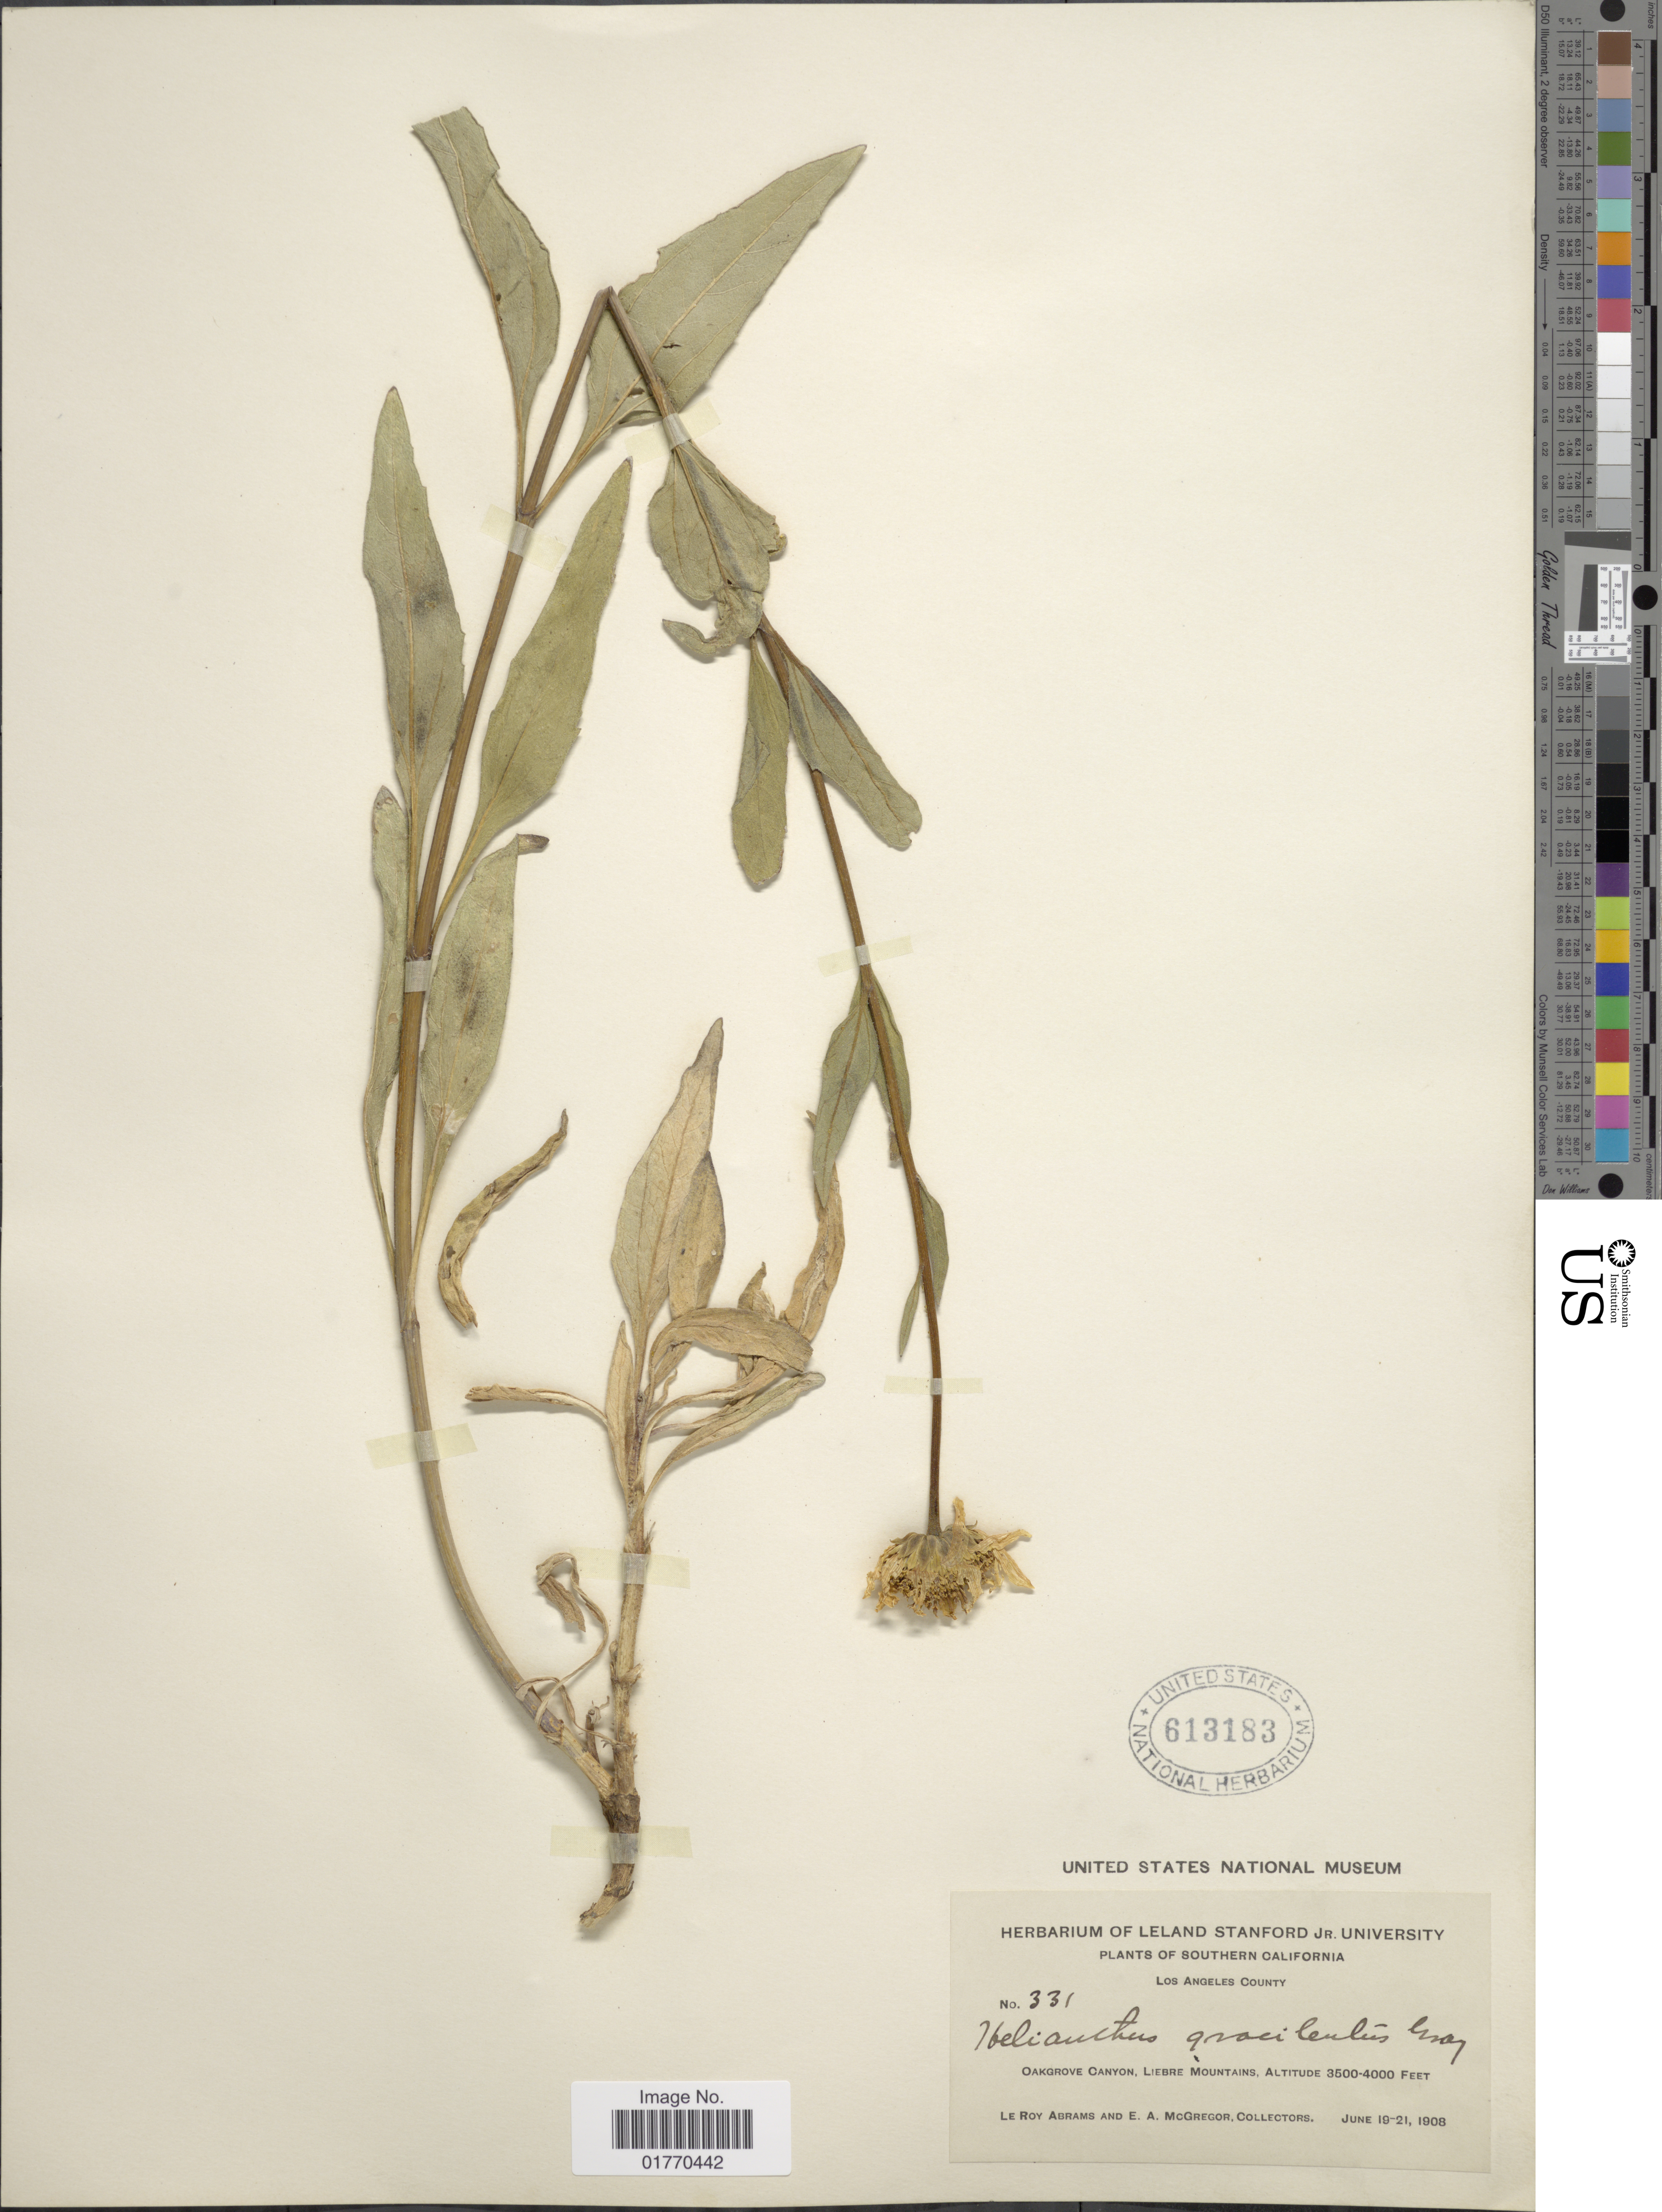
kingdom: Plantae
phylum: Tracheophyta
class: Magnoliopsida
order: Asterales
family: Asteraceae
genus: Helianthus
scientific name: Helianthus gracilentus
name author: A. Gray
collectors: L. Abrams & E. A. McGregor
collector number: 331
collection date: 1908-06-19/1908-06-21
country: United States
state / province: California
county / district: Los Angeles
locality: Southern California, Los Angeles County, Oakgrove Canyon, Liebre Mountains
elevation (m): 1067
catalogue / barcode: US 613183